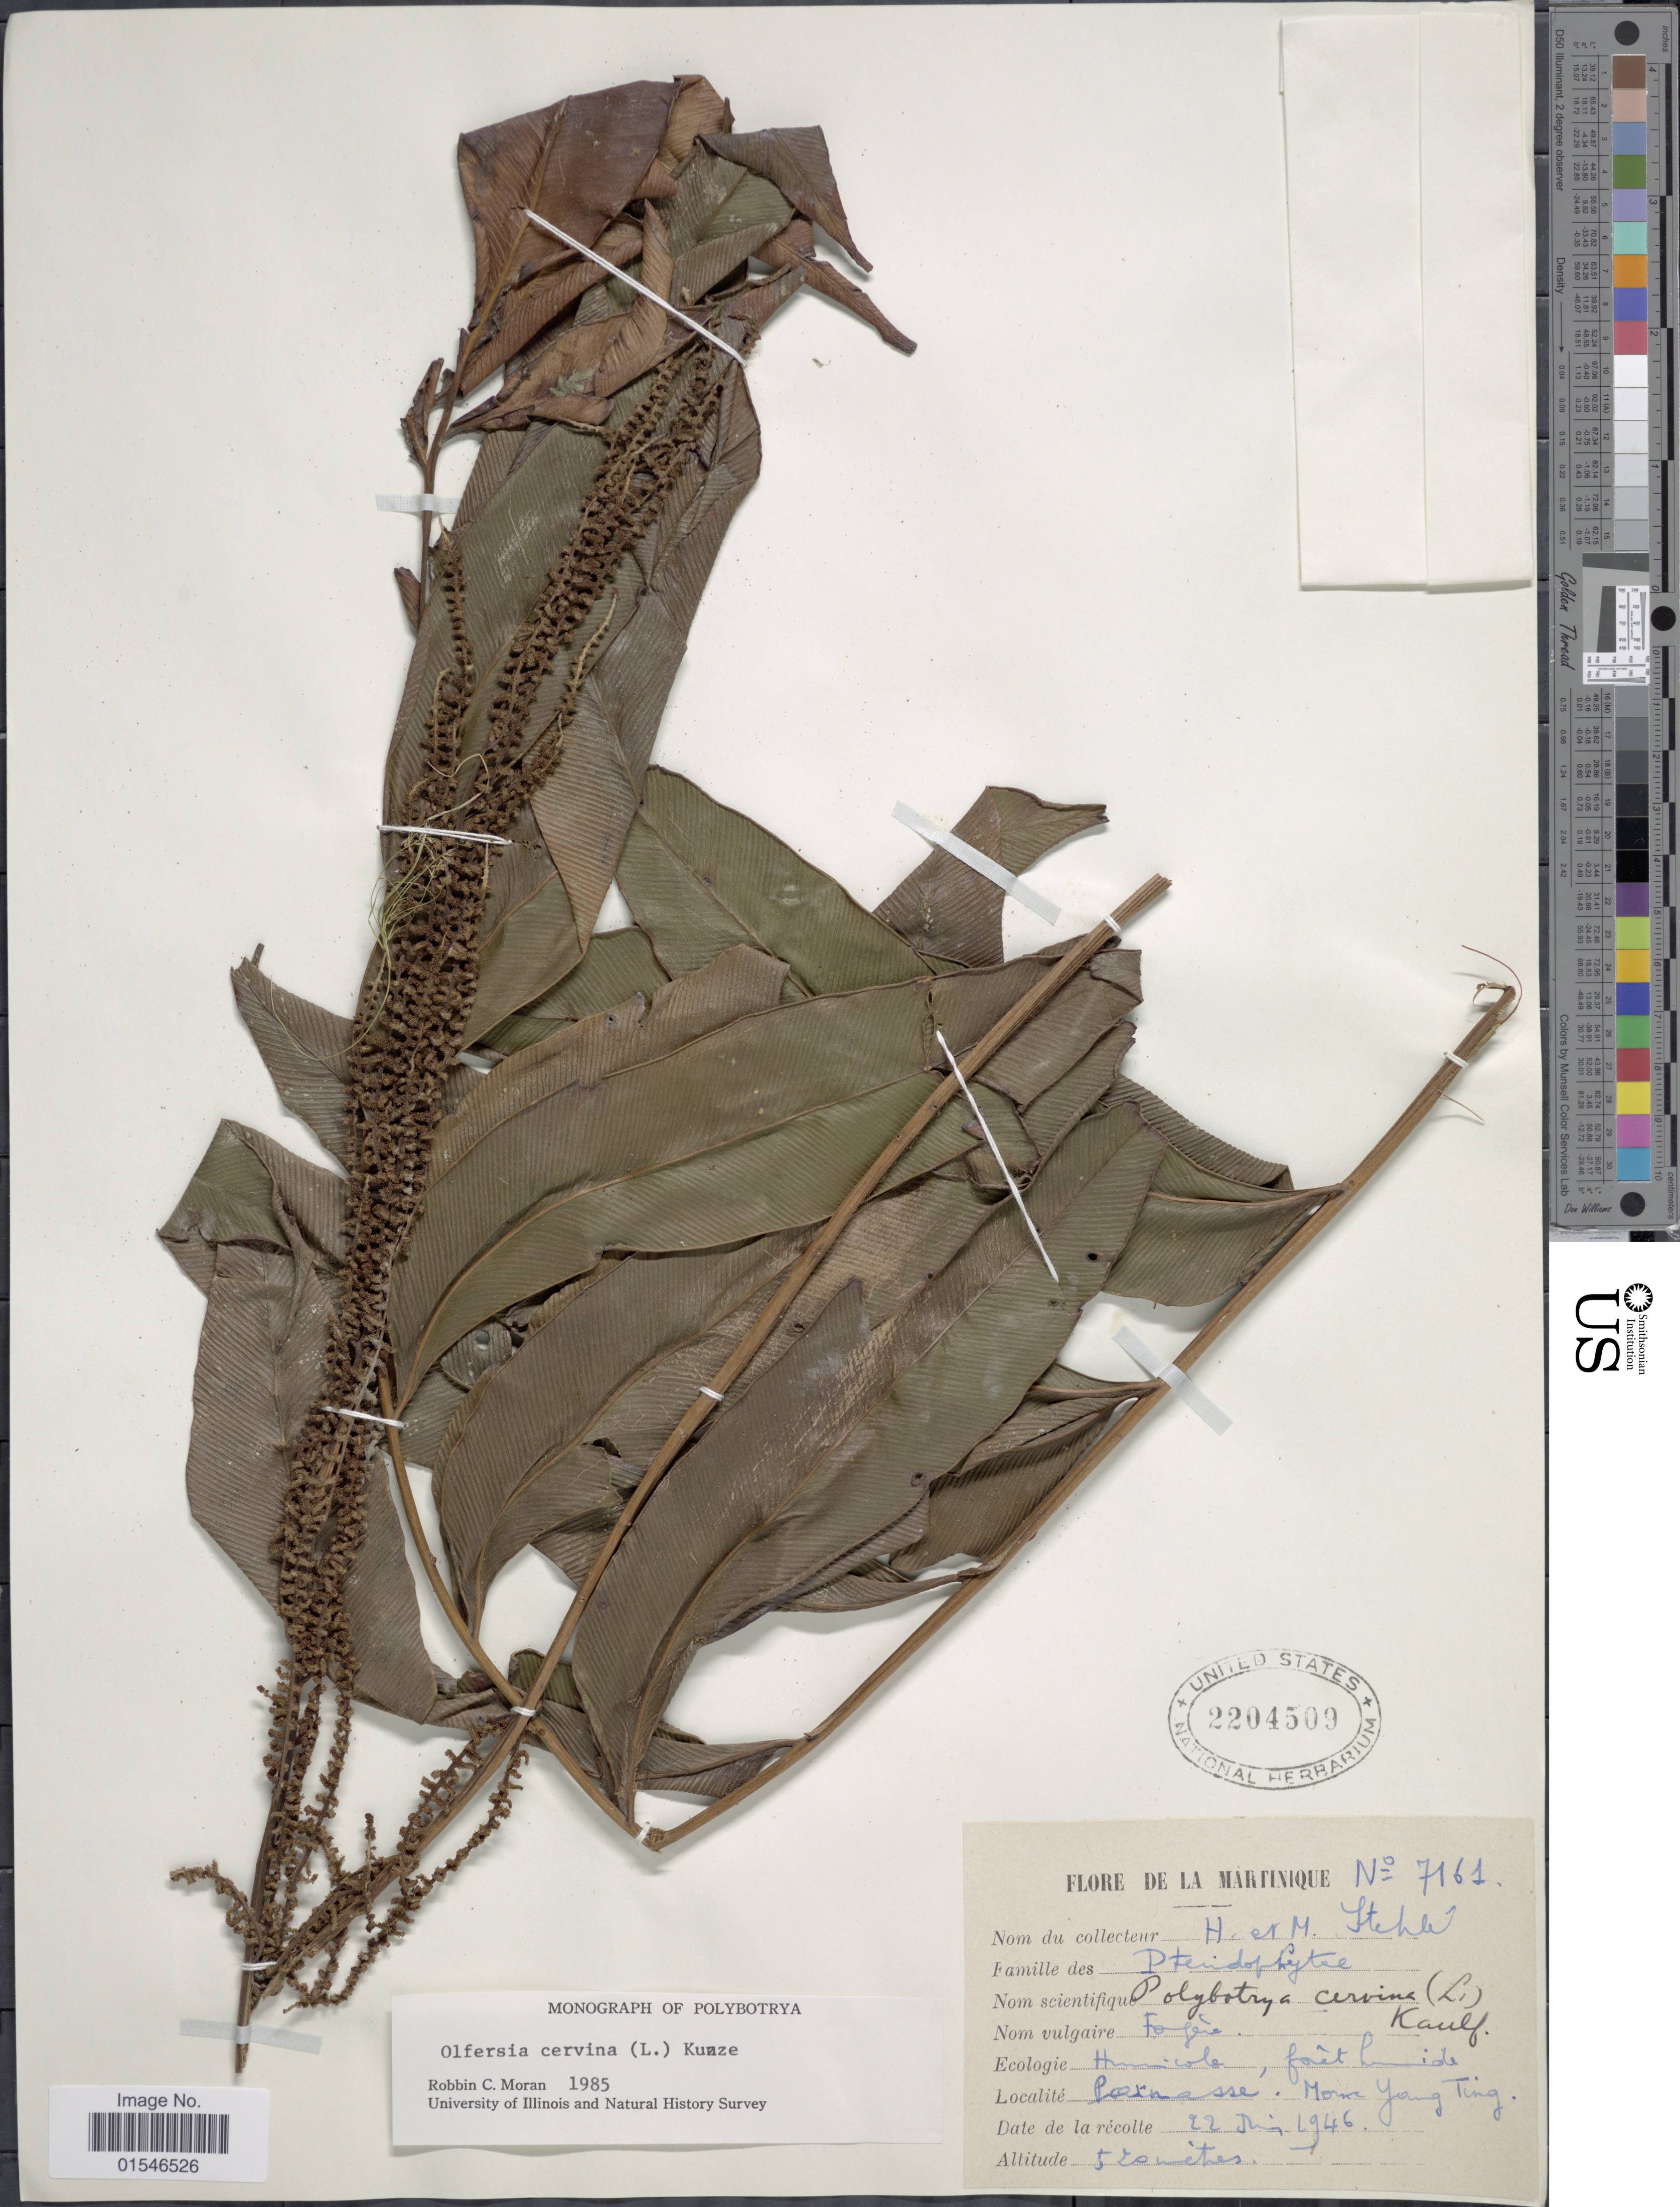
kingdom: Plantae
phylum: Tracheophyta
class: Polypodiopsida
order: Polypodiales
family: Dryopteridaceae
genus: Olfersia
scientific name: Olfersia cervina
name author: (L.) Kunze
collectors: H. Stehlé & M. Stehlé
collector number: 7161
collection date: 1946-06-22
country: Martinique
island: Martinique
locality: Parnasse. Morne Yang Ting.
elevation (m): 520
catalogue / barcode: US 2204509